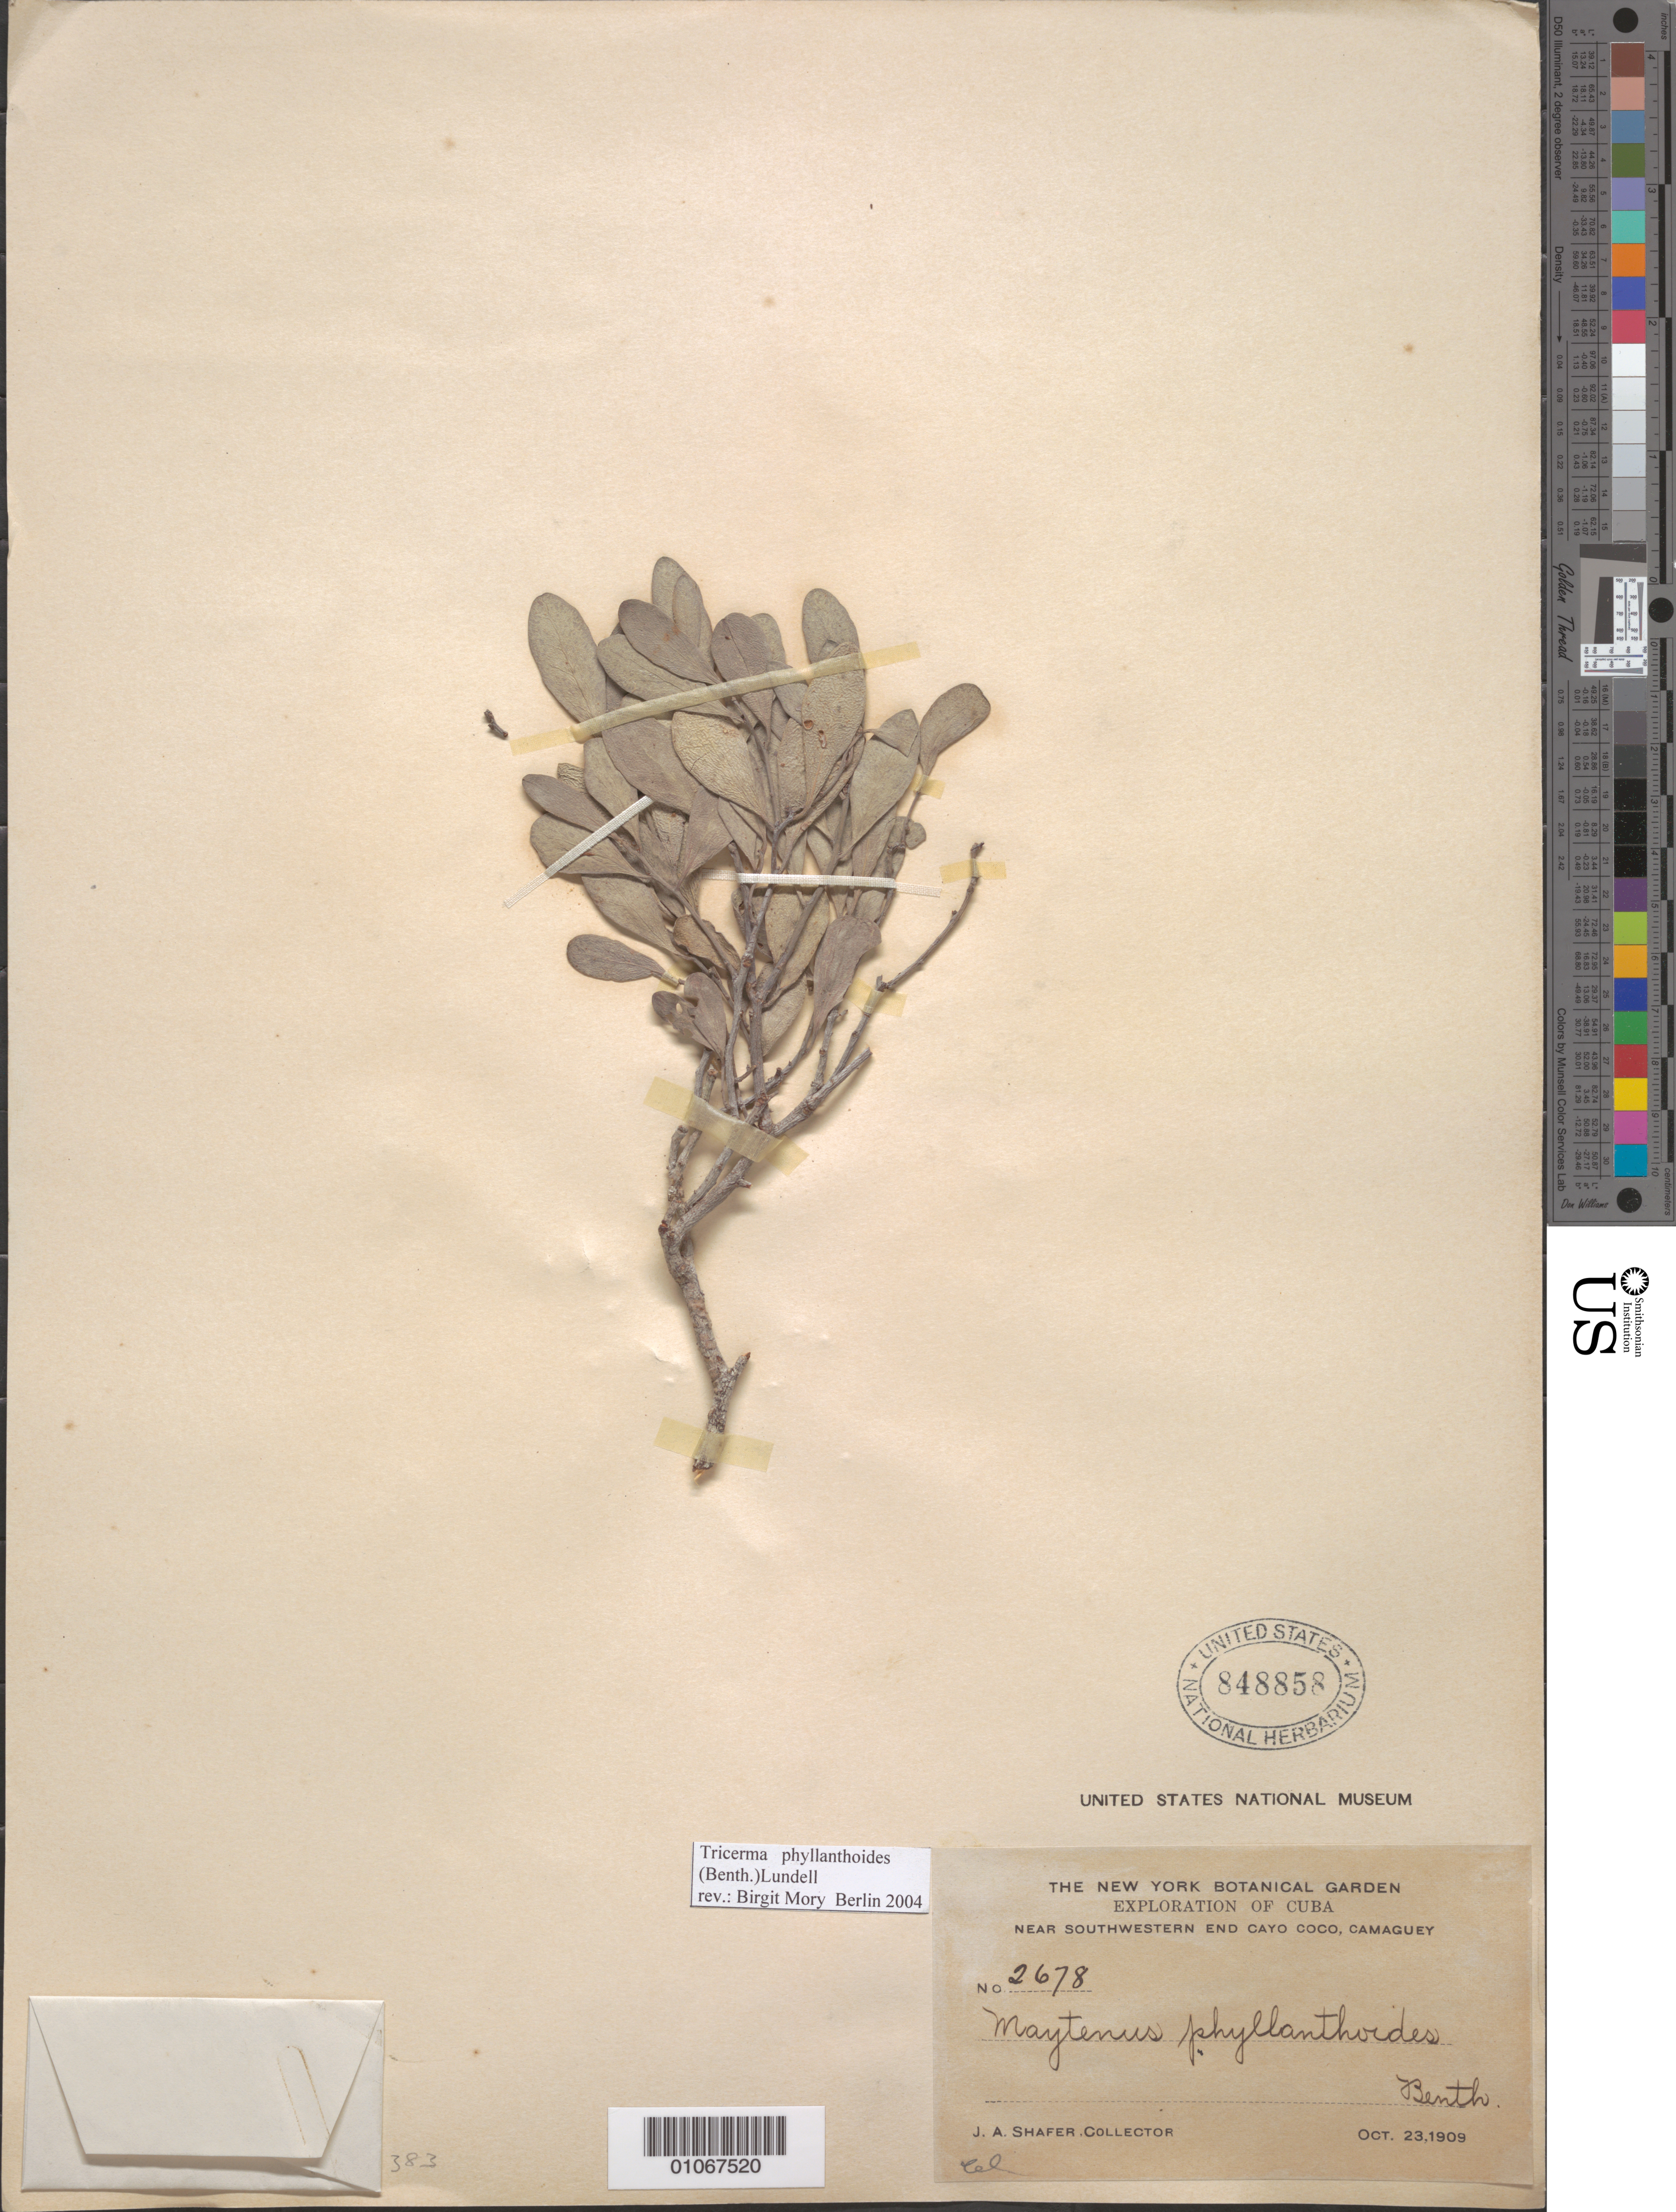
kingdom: Plantae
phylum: Tracheophyta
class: Magnoliopsida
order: Celastrales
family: Celastraceae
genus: Tricerma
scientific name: Tricerma phyllanthoides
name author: (Benth.) Lundell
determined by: Mory, B.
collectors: J. A. Shafer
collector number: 2678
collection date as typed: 23 Oct 1909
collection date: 1909-10-23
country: Cuba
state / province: Camagüey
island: Cuba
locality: Near Southwestern end acyo coco, Camaguey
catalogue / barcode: US 848853